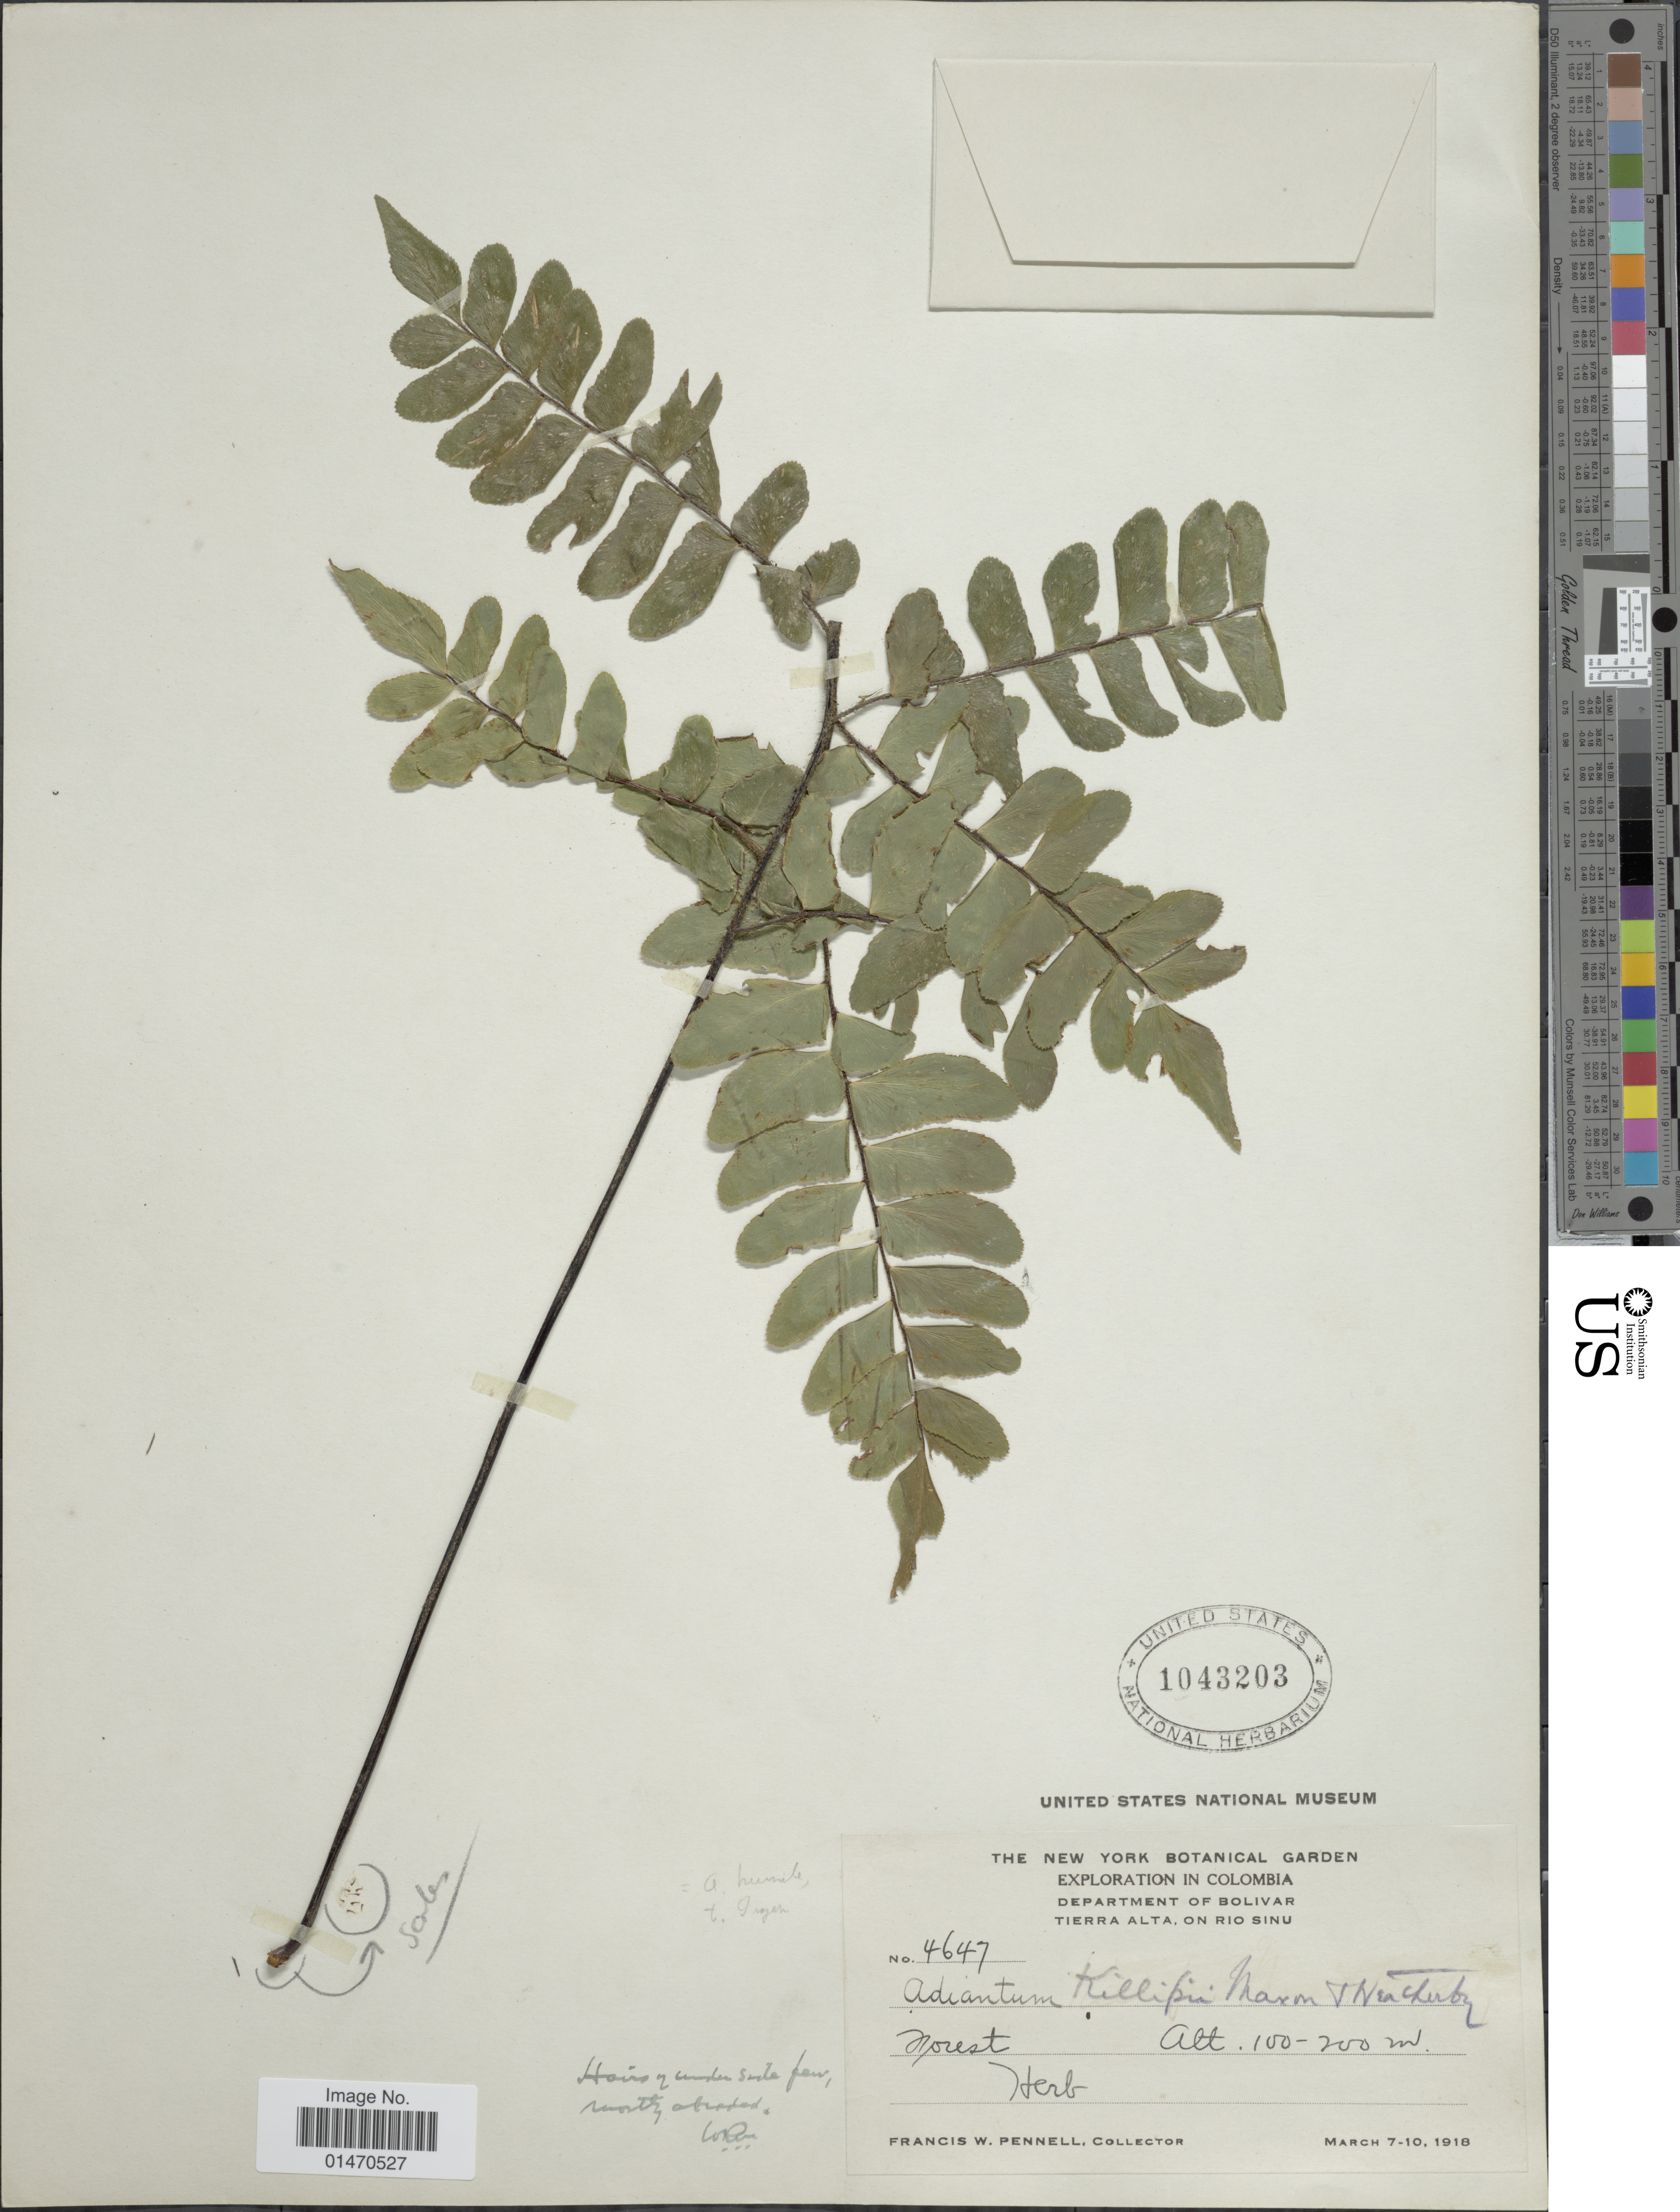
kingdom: Plantae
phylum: Tracheophyta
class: Polypodiopsida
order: Polypodiales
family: Pteridaceae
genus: Adiantum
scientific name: Adiantum killipii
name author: Maxon & Weath.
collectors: F. W. Pennell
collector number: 4647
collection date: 1918-03-07/1918-03-10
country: Colombia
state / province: Bolívar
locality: Department of Bolivar, Tierra Alta, on Rio Sinu,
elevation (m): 100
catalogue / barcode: US 1043203